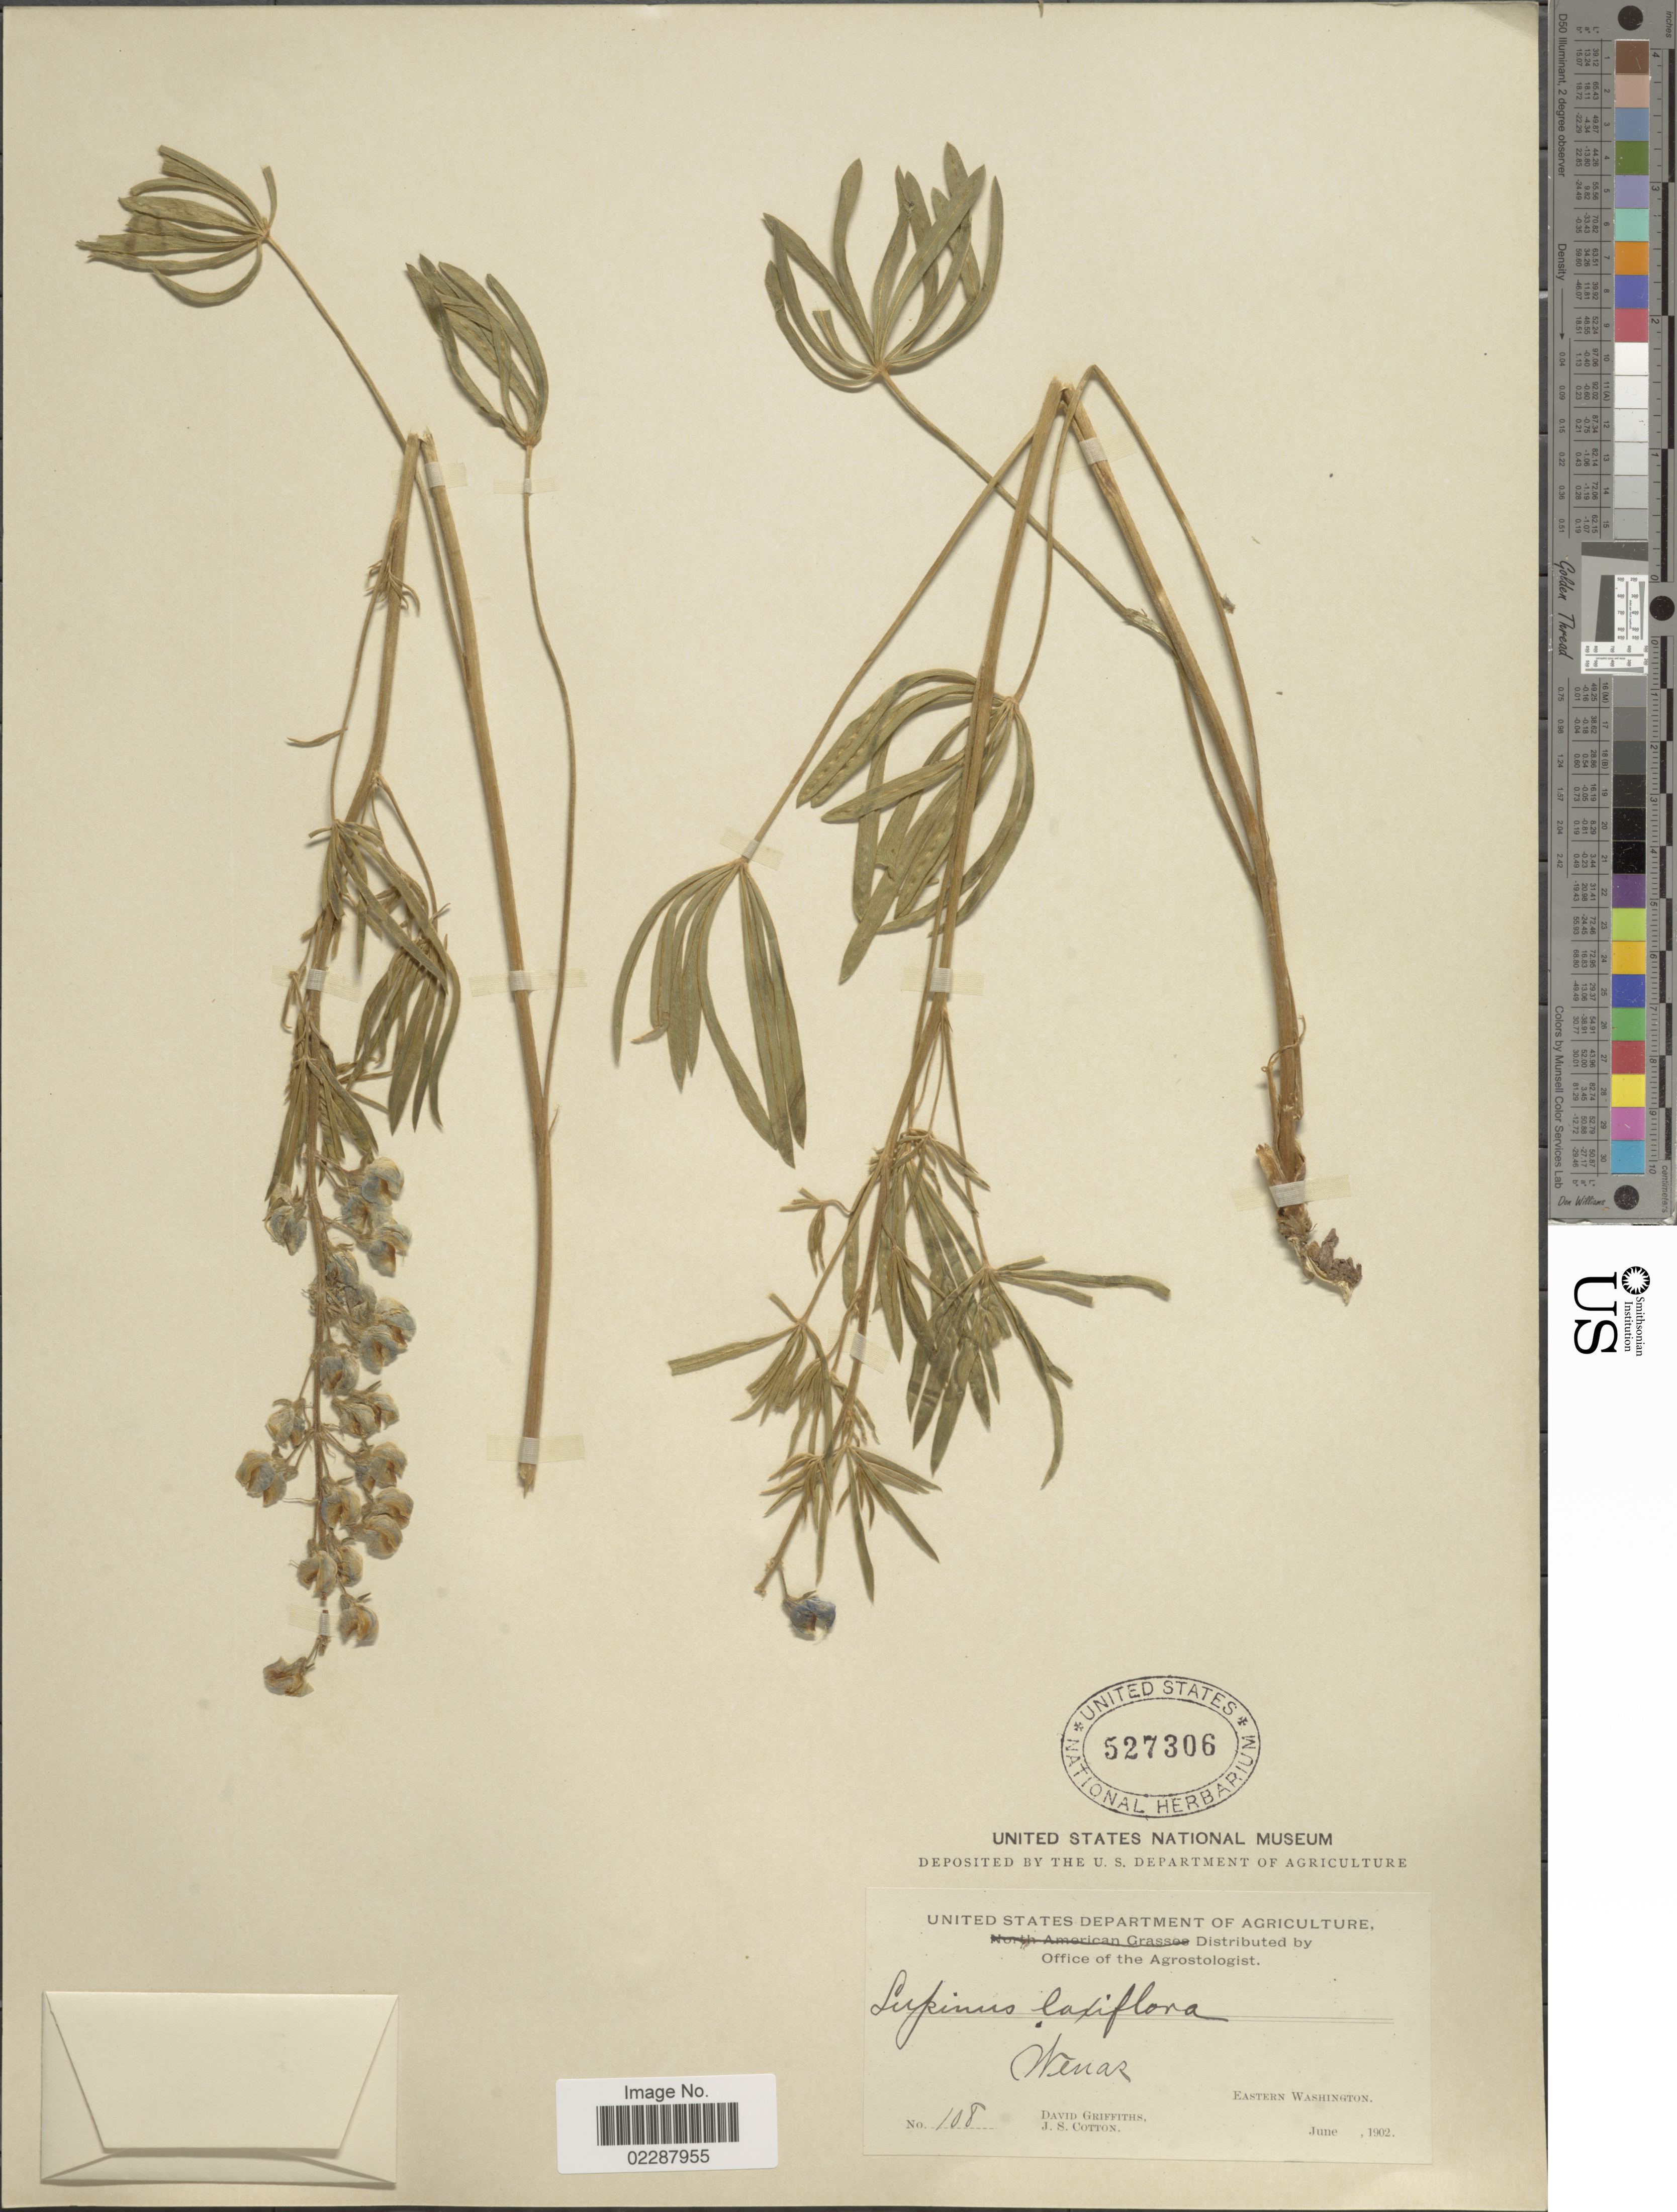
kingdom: Plantae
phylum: Tracheophyta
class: Magnoliopsida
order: Fabales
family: Fabaceae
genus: Lupinus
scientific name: Lupinus suksdorfii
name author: B.L. Rob. ex Piper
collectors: D. Griffiths & J. S. Cotton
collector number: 108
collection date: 1902-06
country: United States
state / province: Washington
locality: Wenaz, Eastern Washington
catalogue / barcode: US 527306